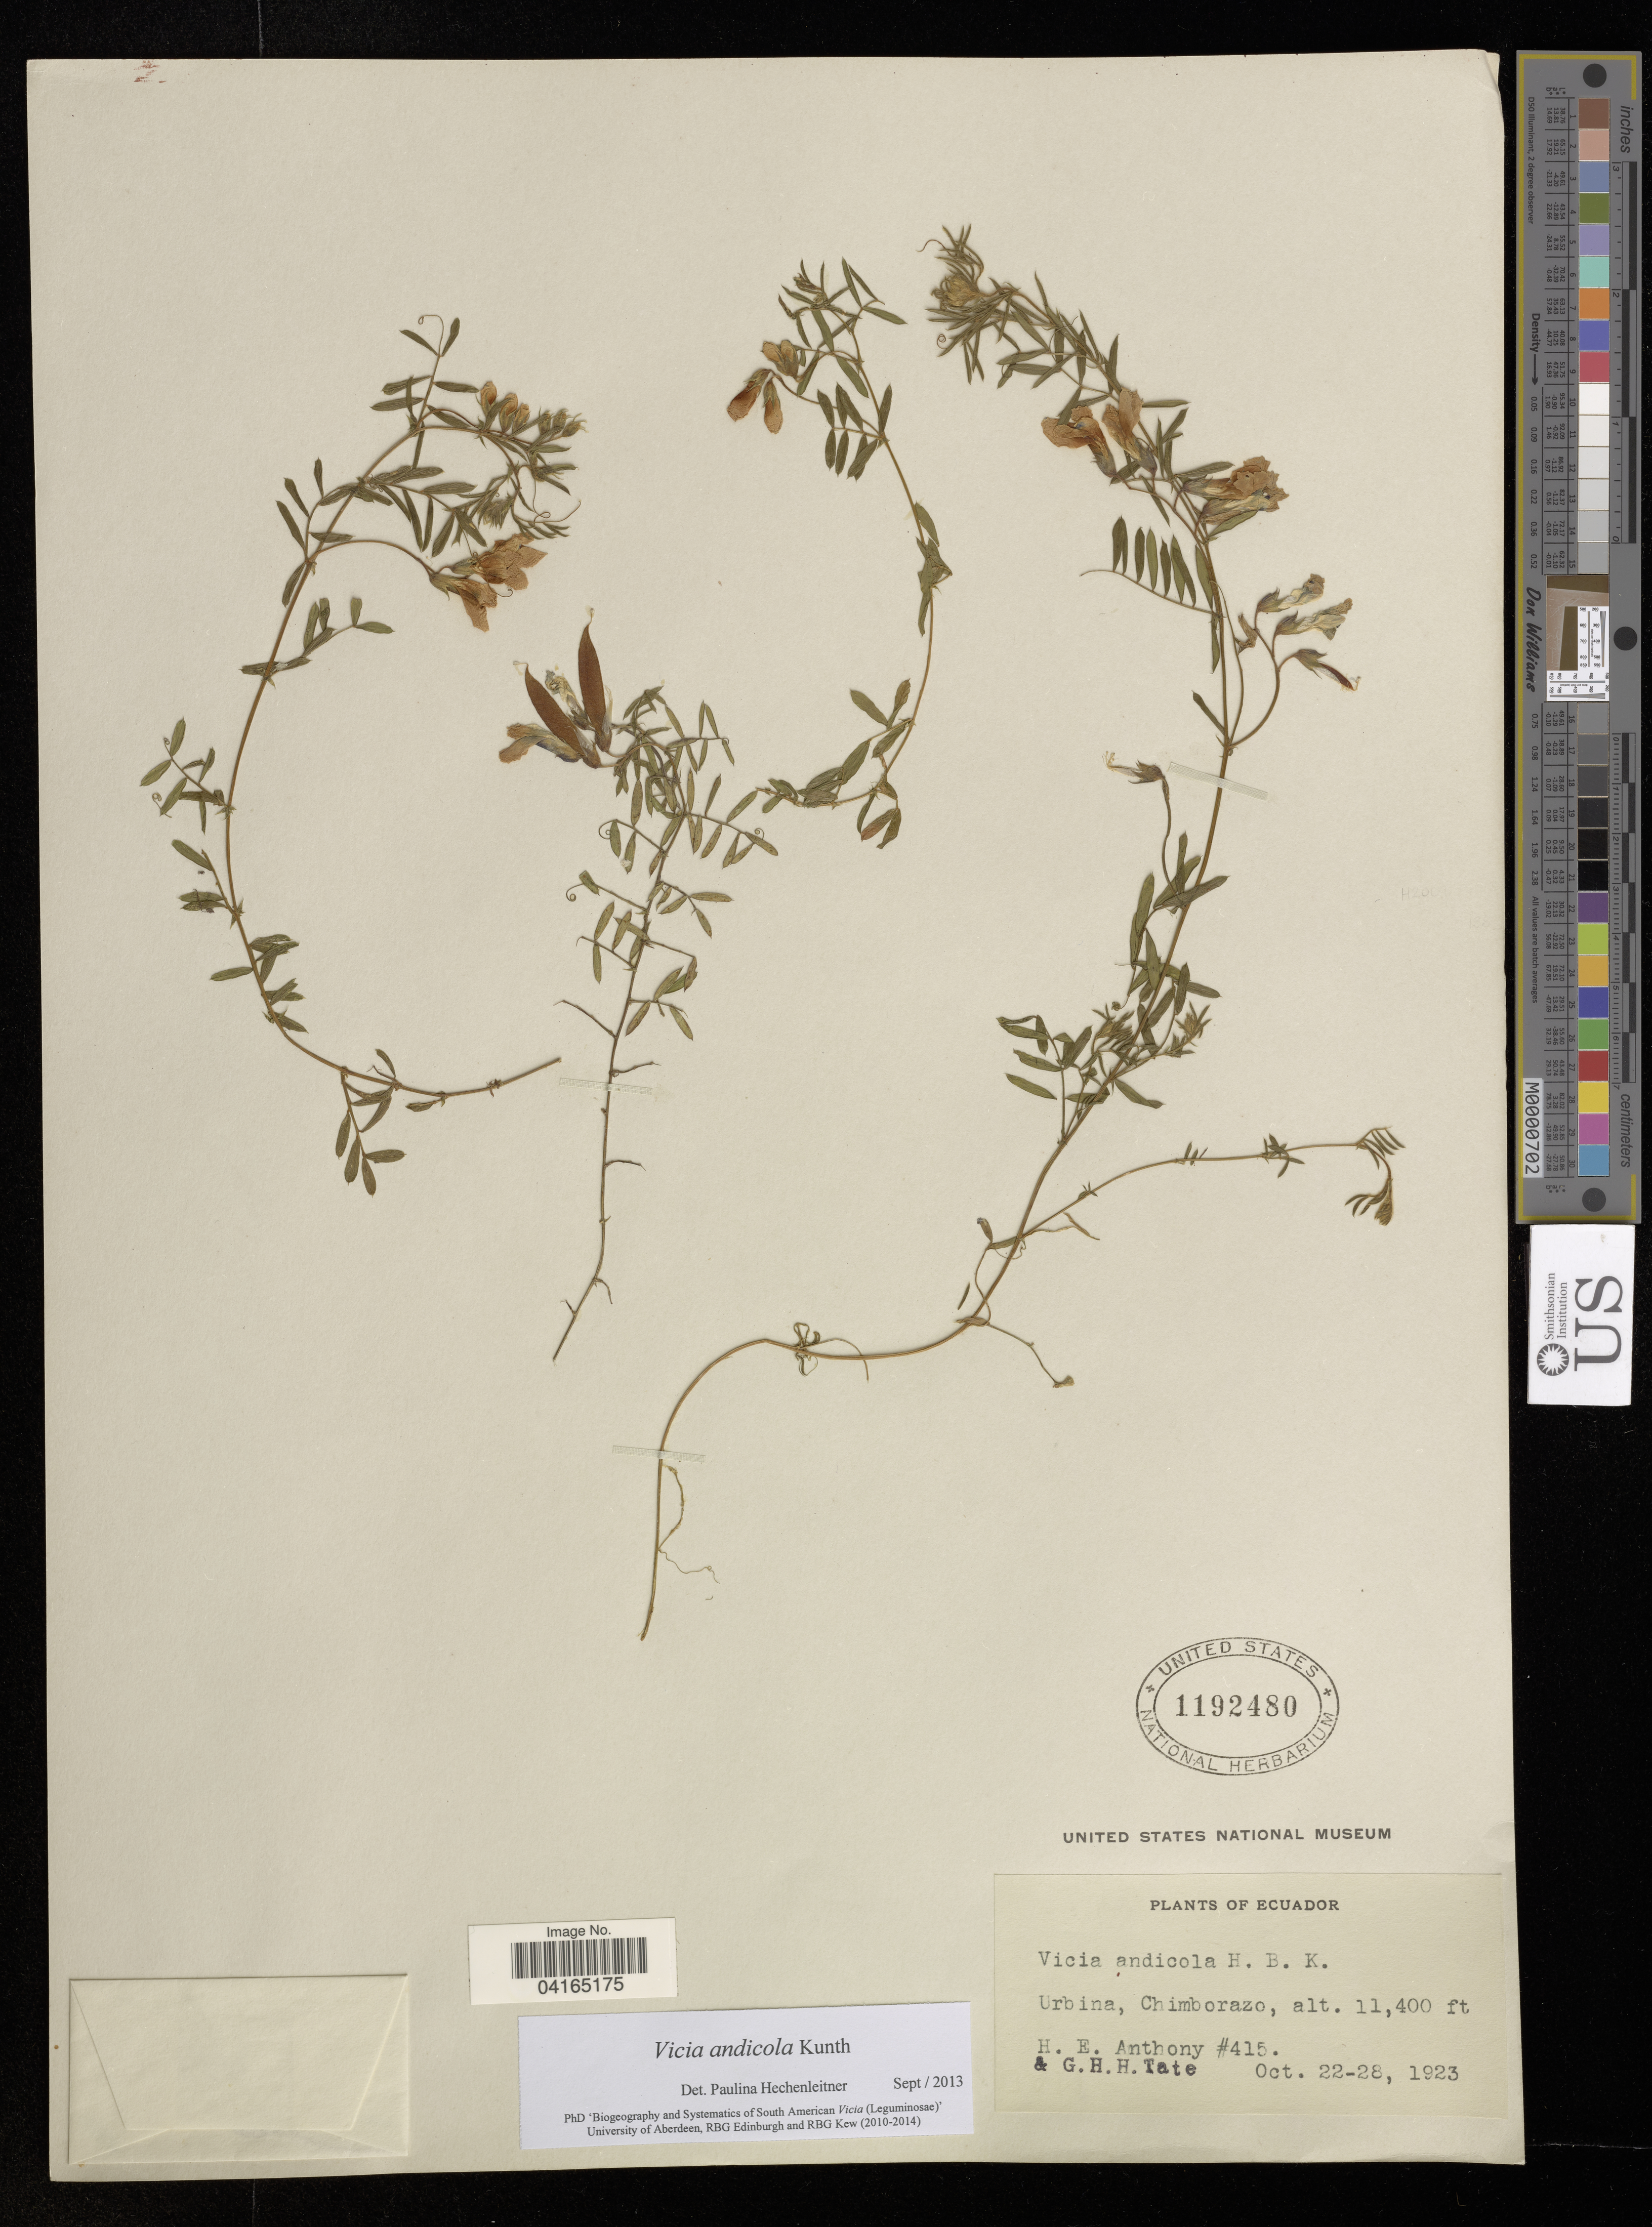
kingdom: Plantae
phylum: Tracheophyta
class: Magnoliopsida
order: Fabales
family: Fabaceae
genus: Vicia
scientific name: Vicia andicola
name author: Kunth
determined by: Hechenleitner, Paulina, RBG Edinburgh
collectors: H. E. Anthony & G. Tate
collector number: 415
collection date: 1923-10-22/1923-10-28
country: Ecuador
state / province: Chimborazo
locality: Urbina.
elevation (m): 3475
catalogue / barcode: US 1192480